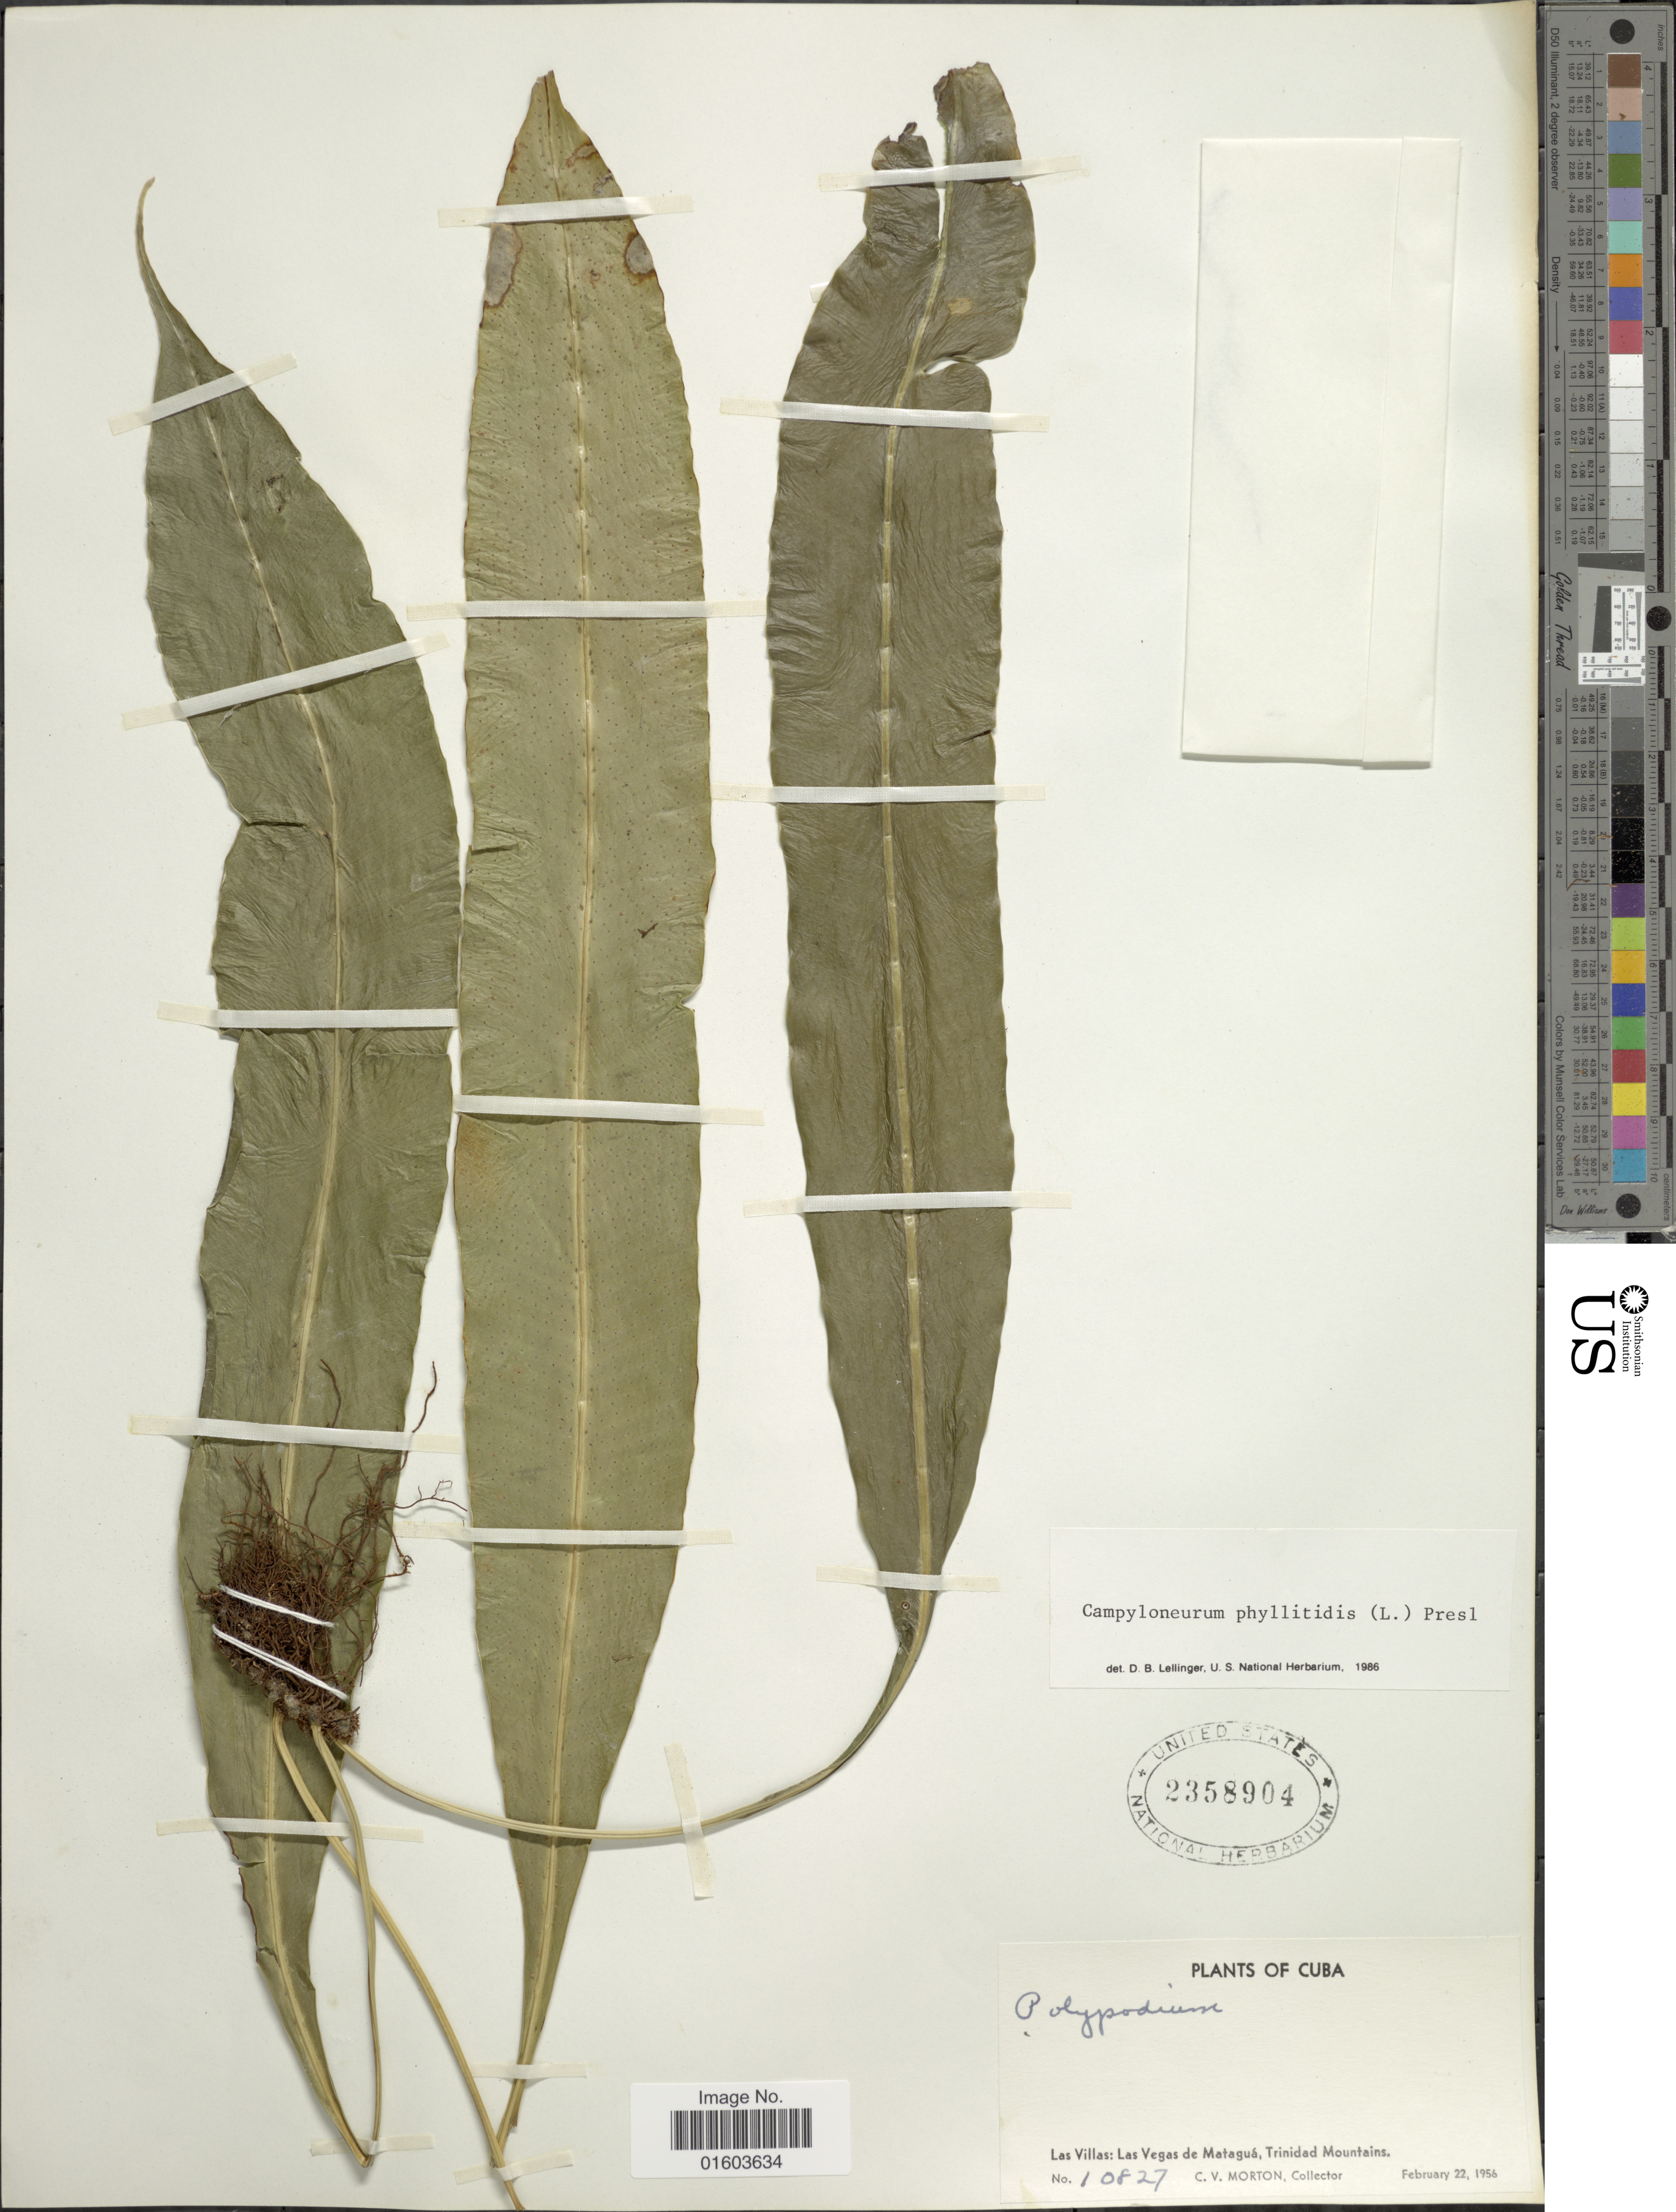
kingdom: Plantae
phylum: Tracheophyta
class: Polypodiopsida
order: Polypodiales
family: Polypodiaceae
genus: Campyloneurum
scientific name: Campyloneurum phyllitidis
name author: (L.) C. Presl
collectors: C. V. Morton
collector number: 10827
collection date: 1956-02-22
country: Cuba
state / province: Las Villas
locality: Las Villas: a;s Vegas de Matagua, Trinidad Mountain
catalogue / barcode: US 2358904